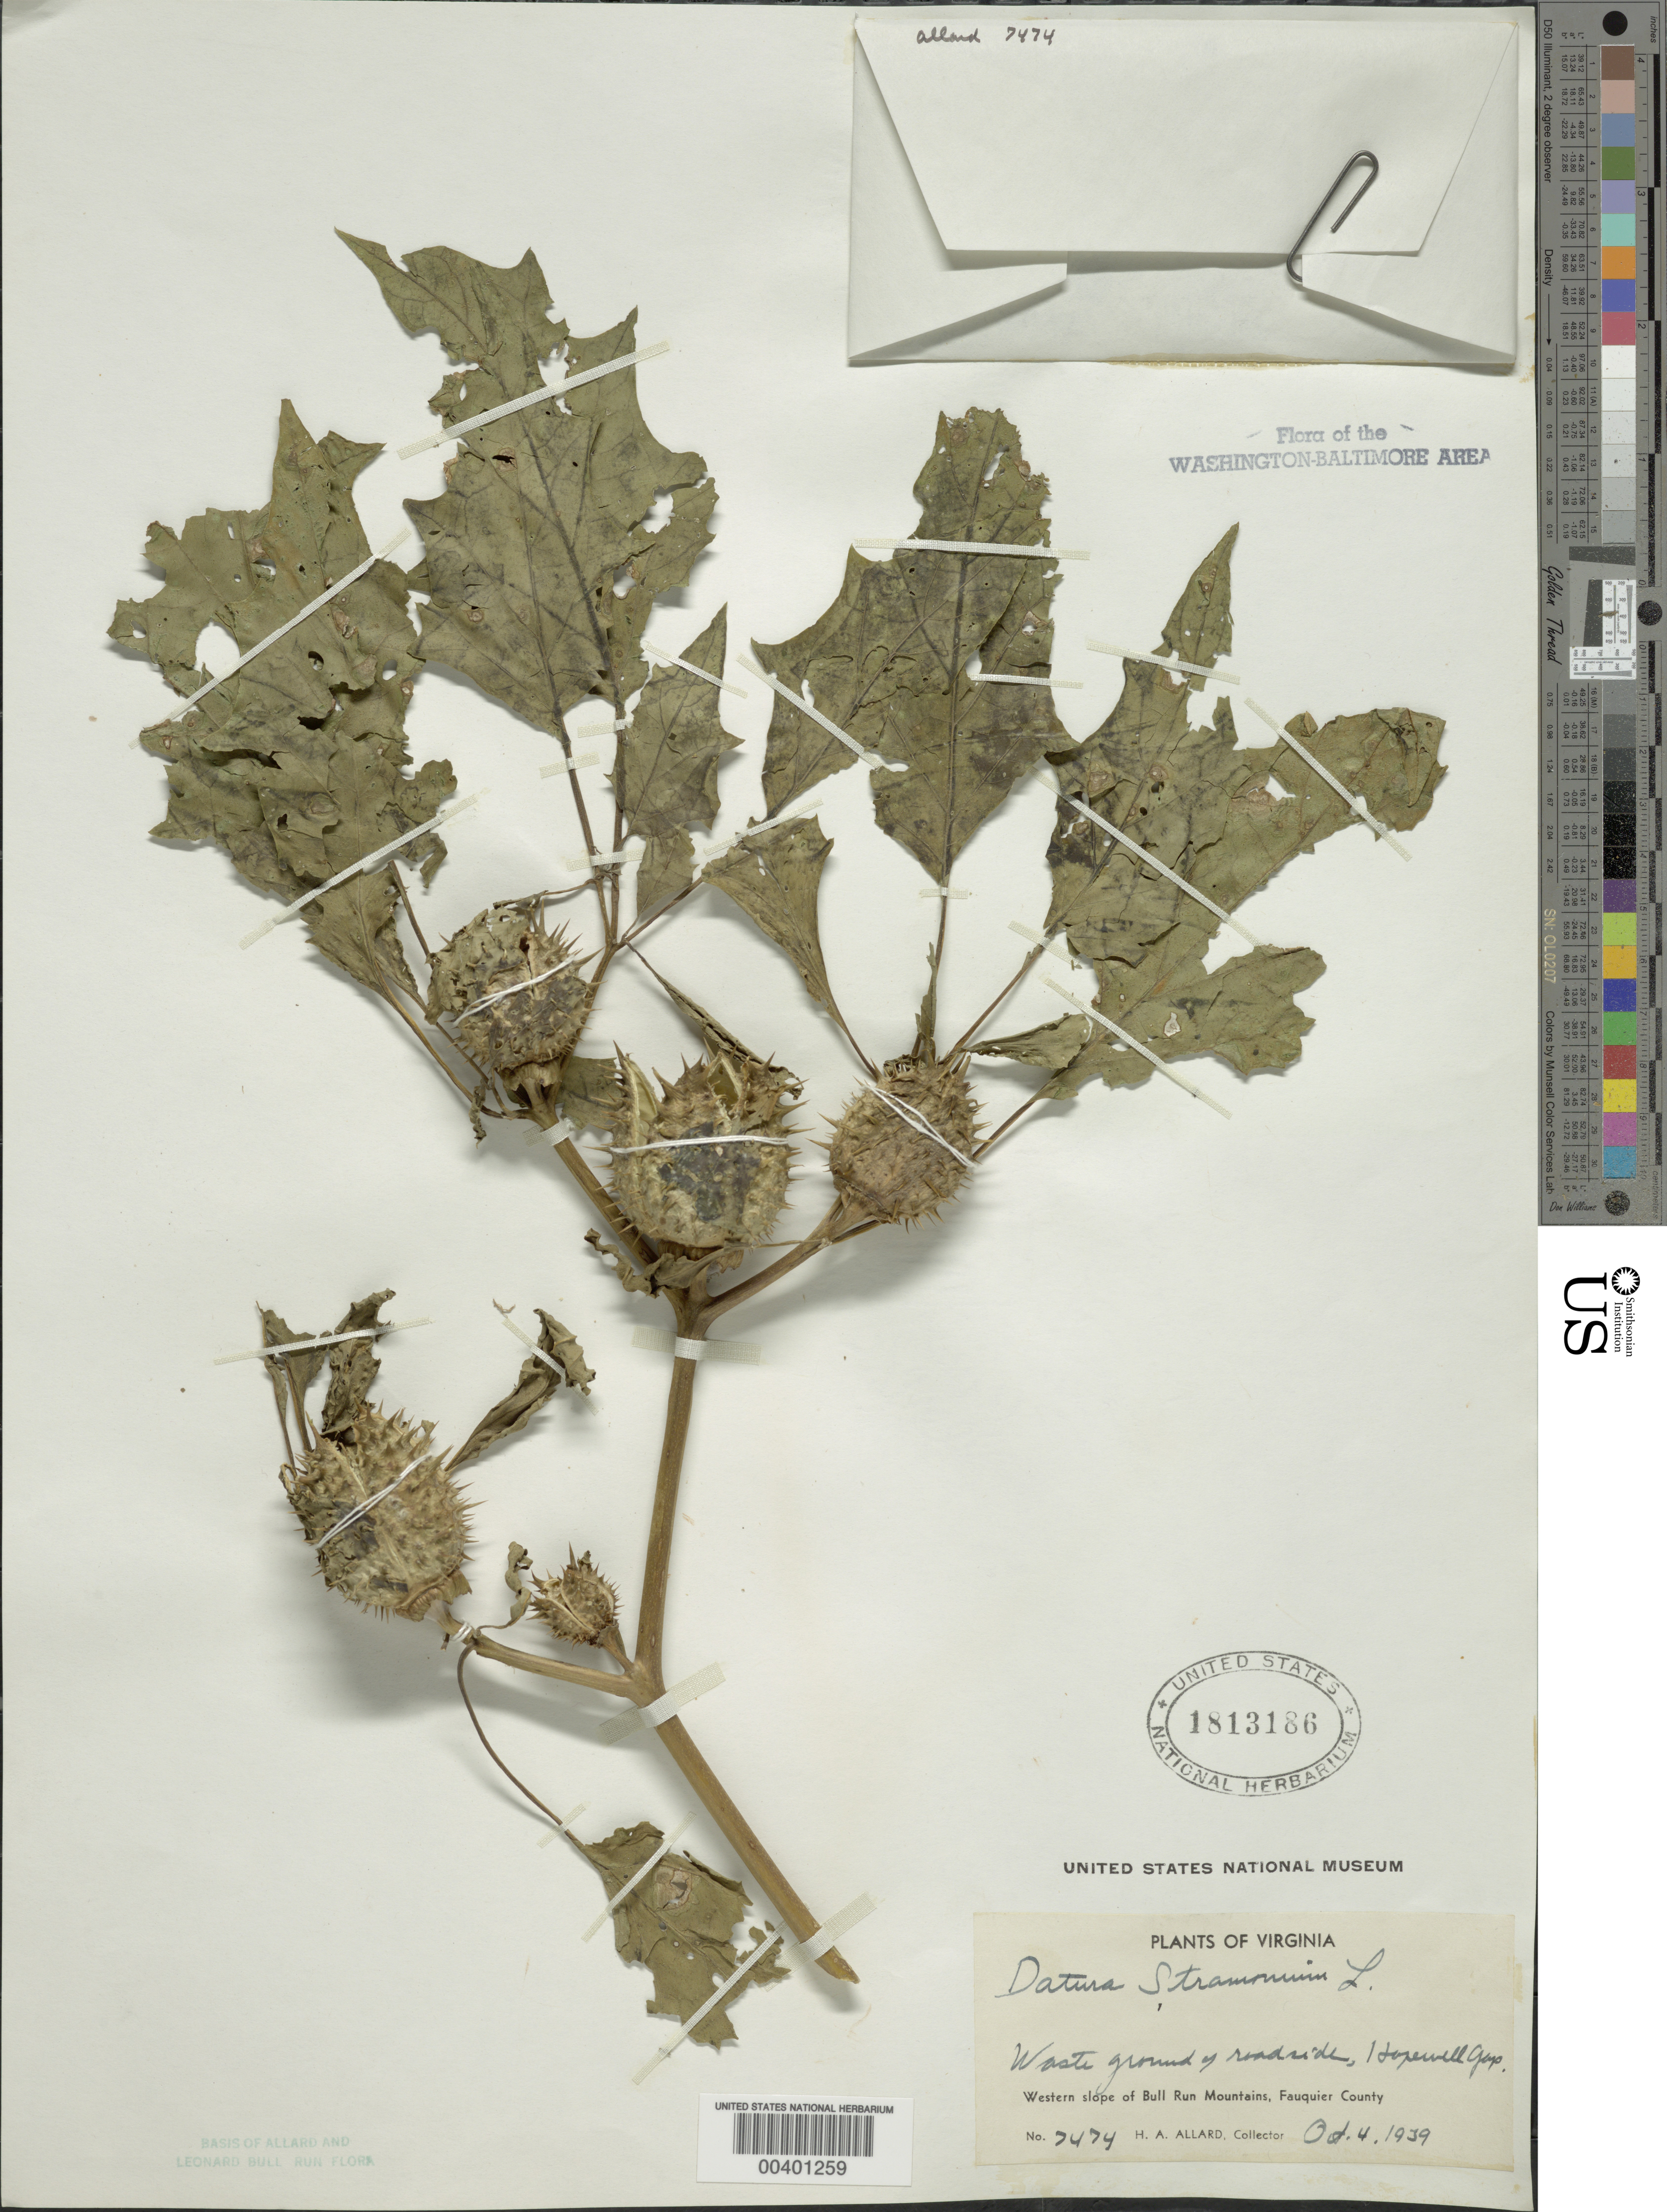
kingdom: Plantae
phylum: Tracheophyta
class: Magnoliopsida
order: Solanales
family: Solanaceae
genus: Datura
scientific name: Datura stramonium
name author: L.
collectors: H. A. Allard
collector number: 7474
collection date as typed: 04 Oct 1939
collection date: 1939-10-04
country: United States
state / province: Virginia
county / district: Fauquier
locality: Roadside, Hopewell Gap, western slope of Bull Run Mountains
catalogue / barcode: US 1813186